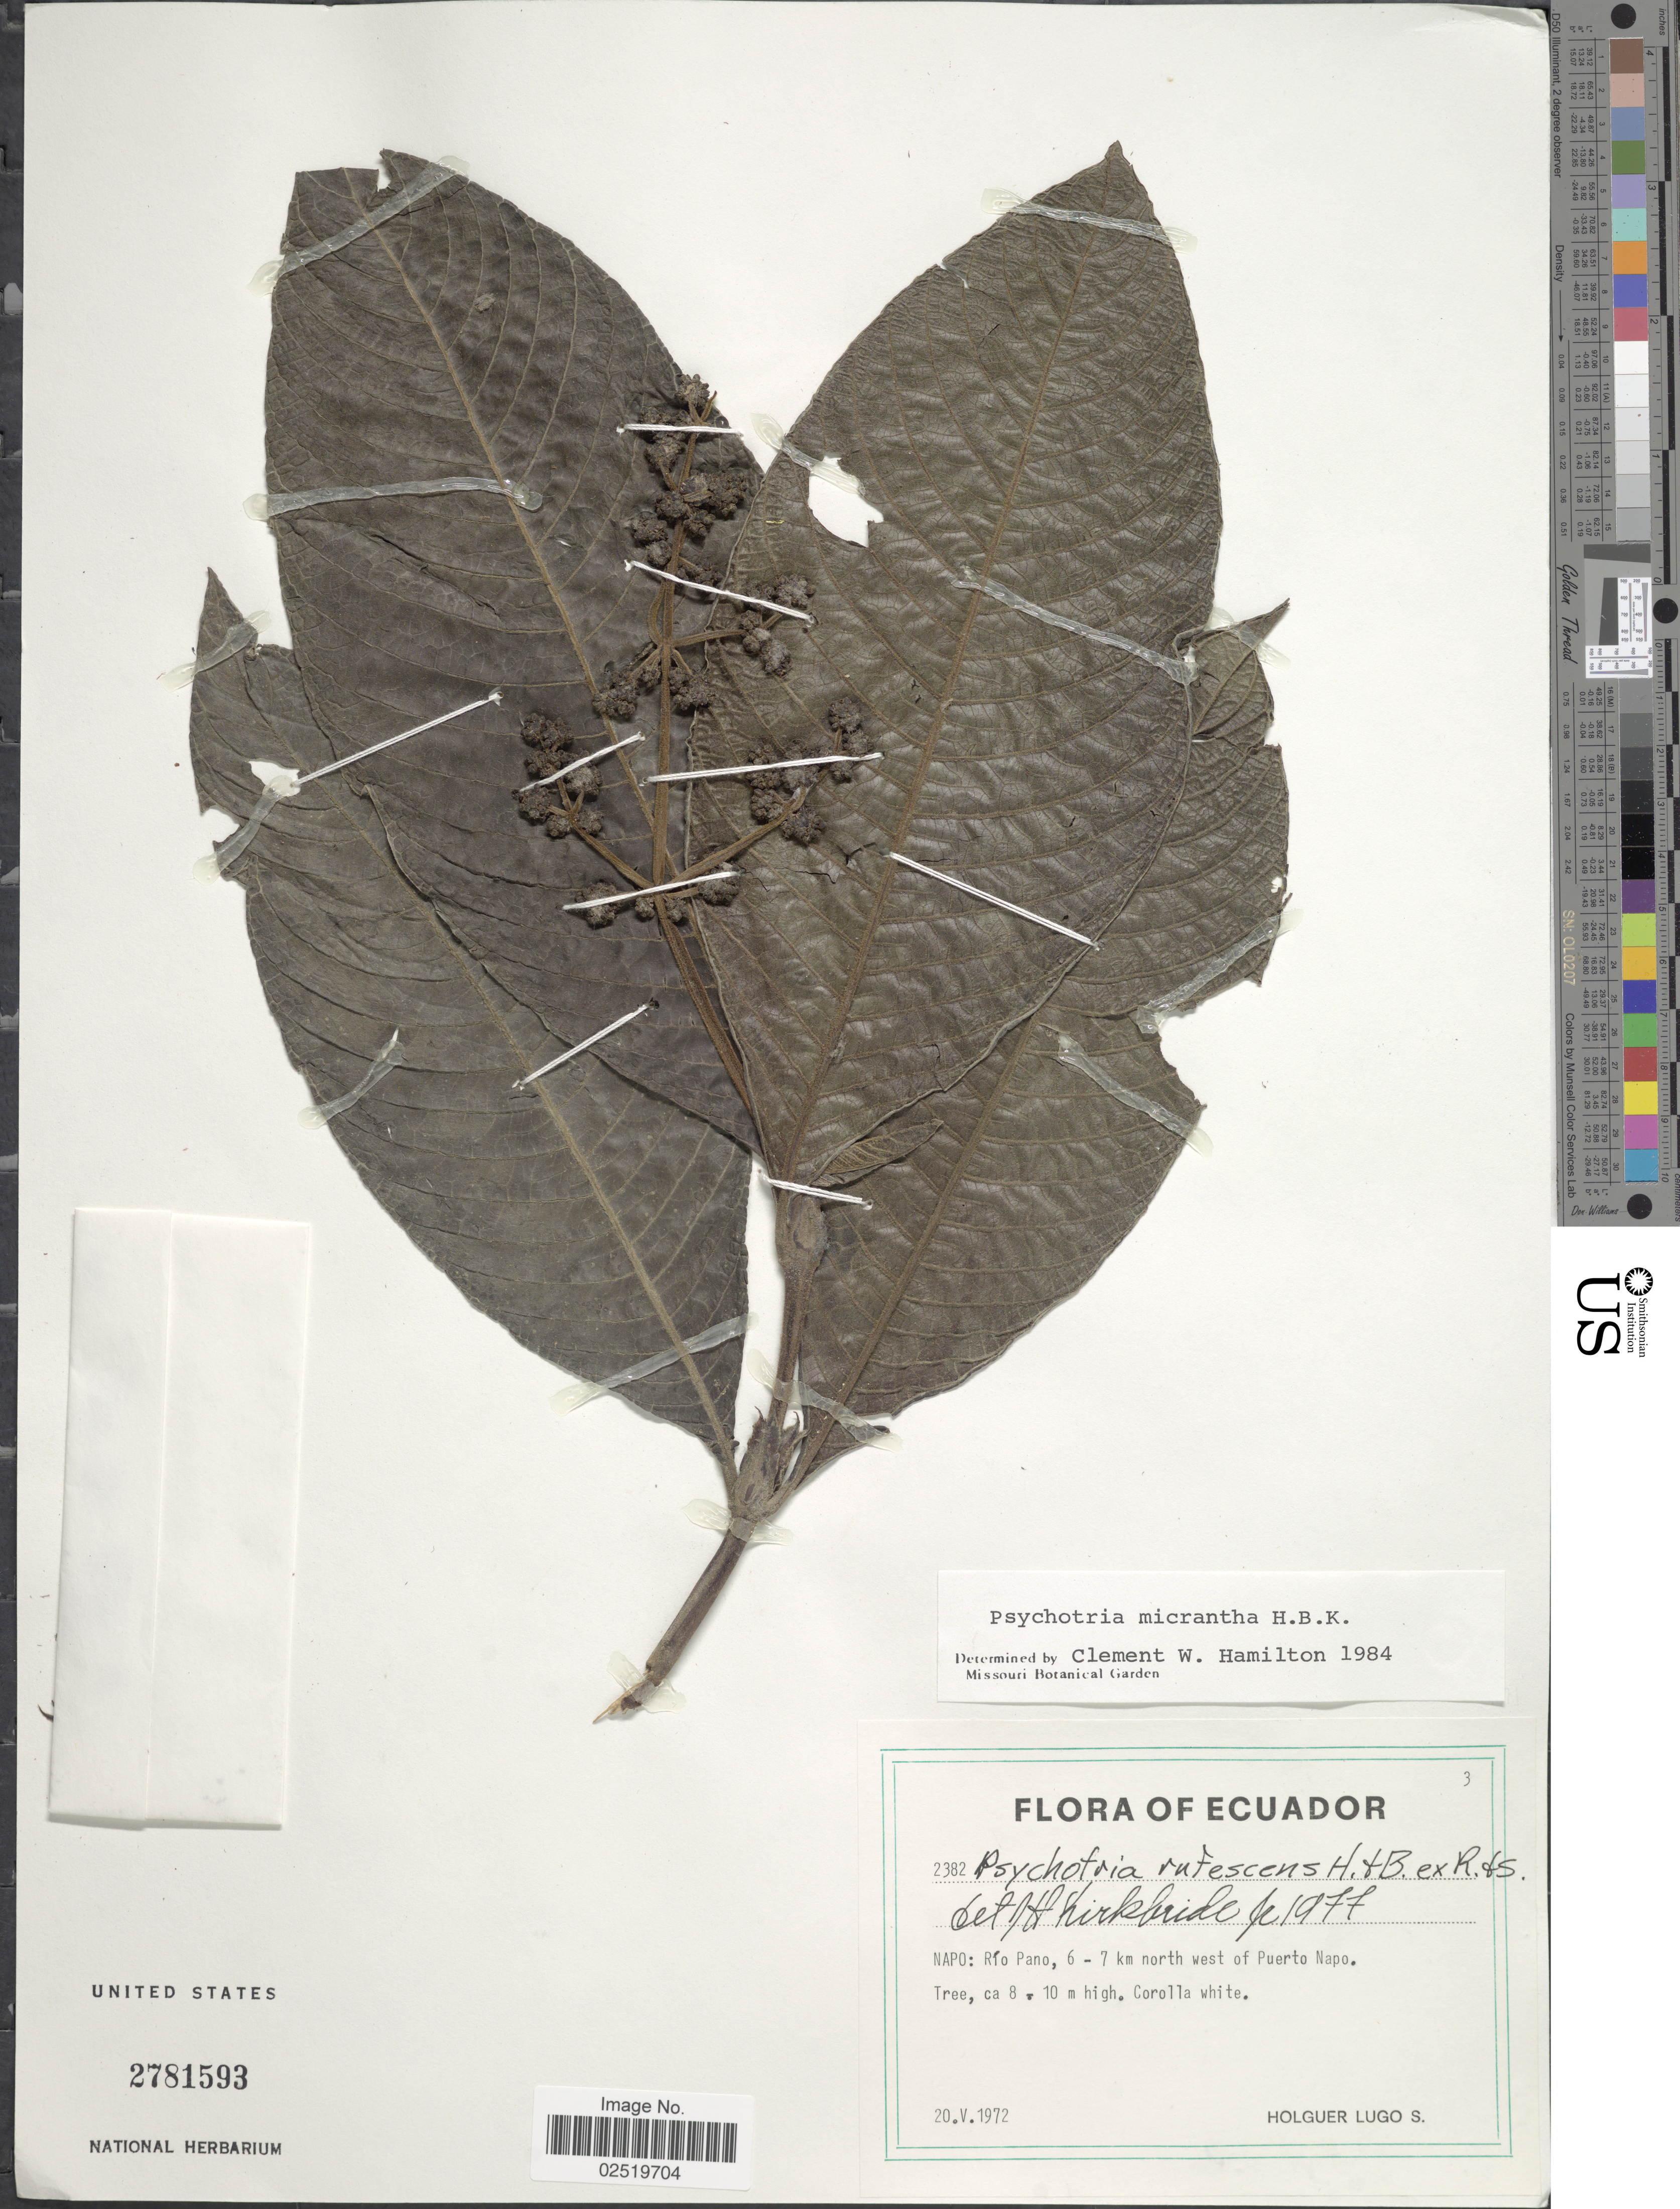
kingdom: Plantae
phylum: Tracheophyta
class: Magnoliopsida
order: Gentianales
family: Rubiaceae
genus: Psychotria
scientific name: Psychotria micrantha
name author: Kunth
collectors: H. Lugo S.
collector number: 2382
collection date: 1972-05-20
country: Ecuador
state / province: Napo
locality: Rio Pano, 6-7 km north west of Puerto Napo.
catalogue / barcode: US 2781593